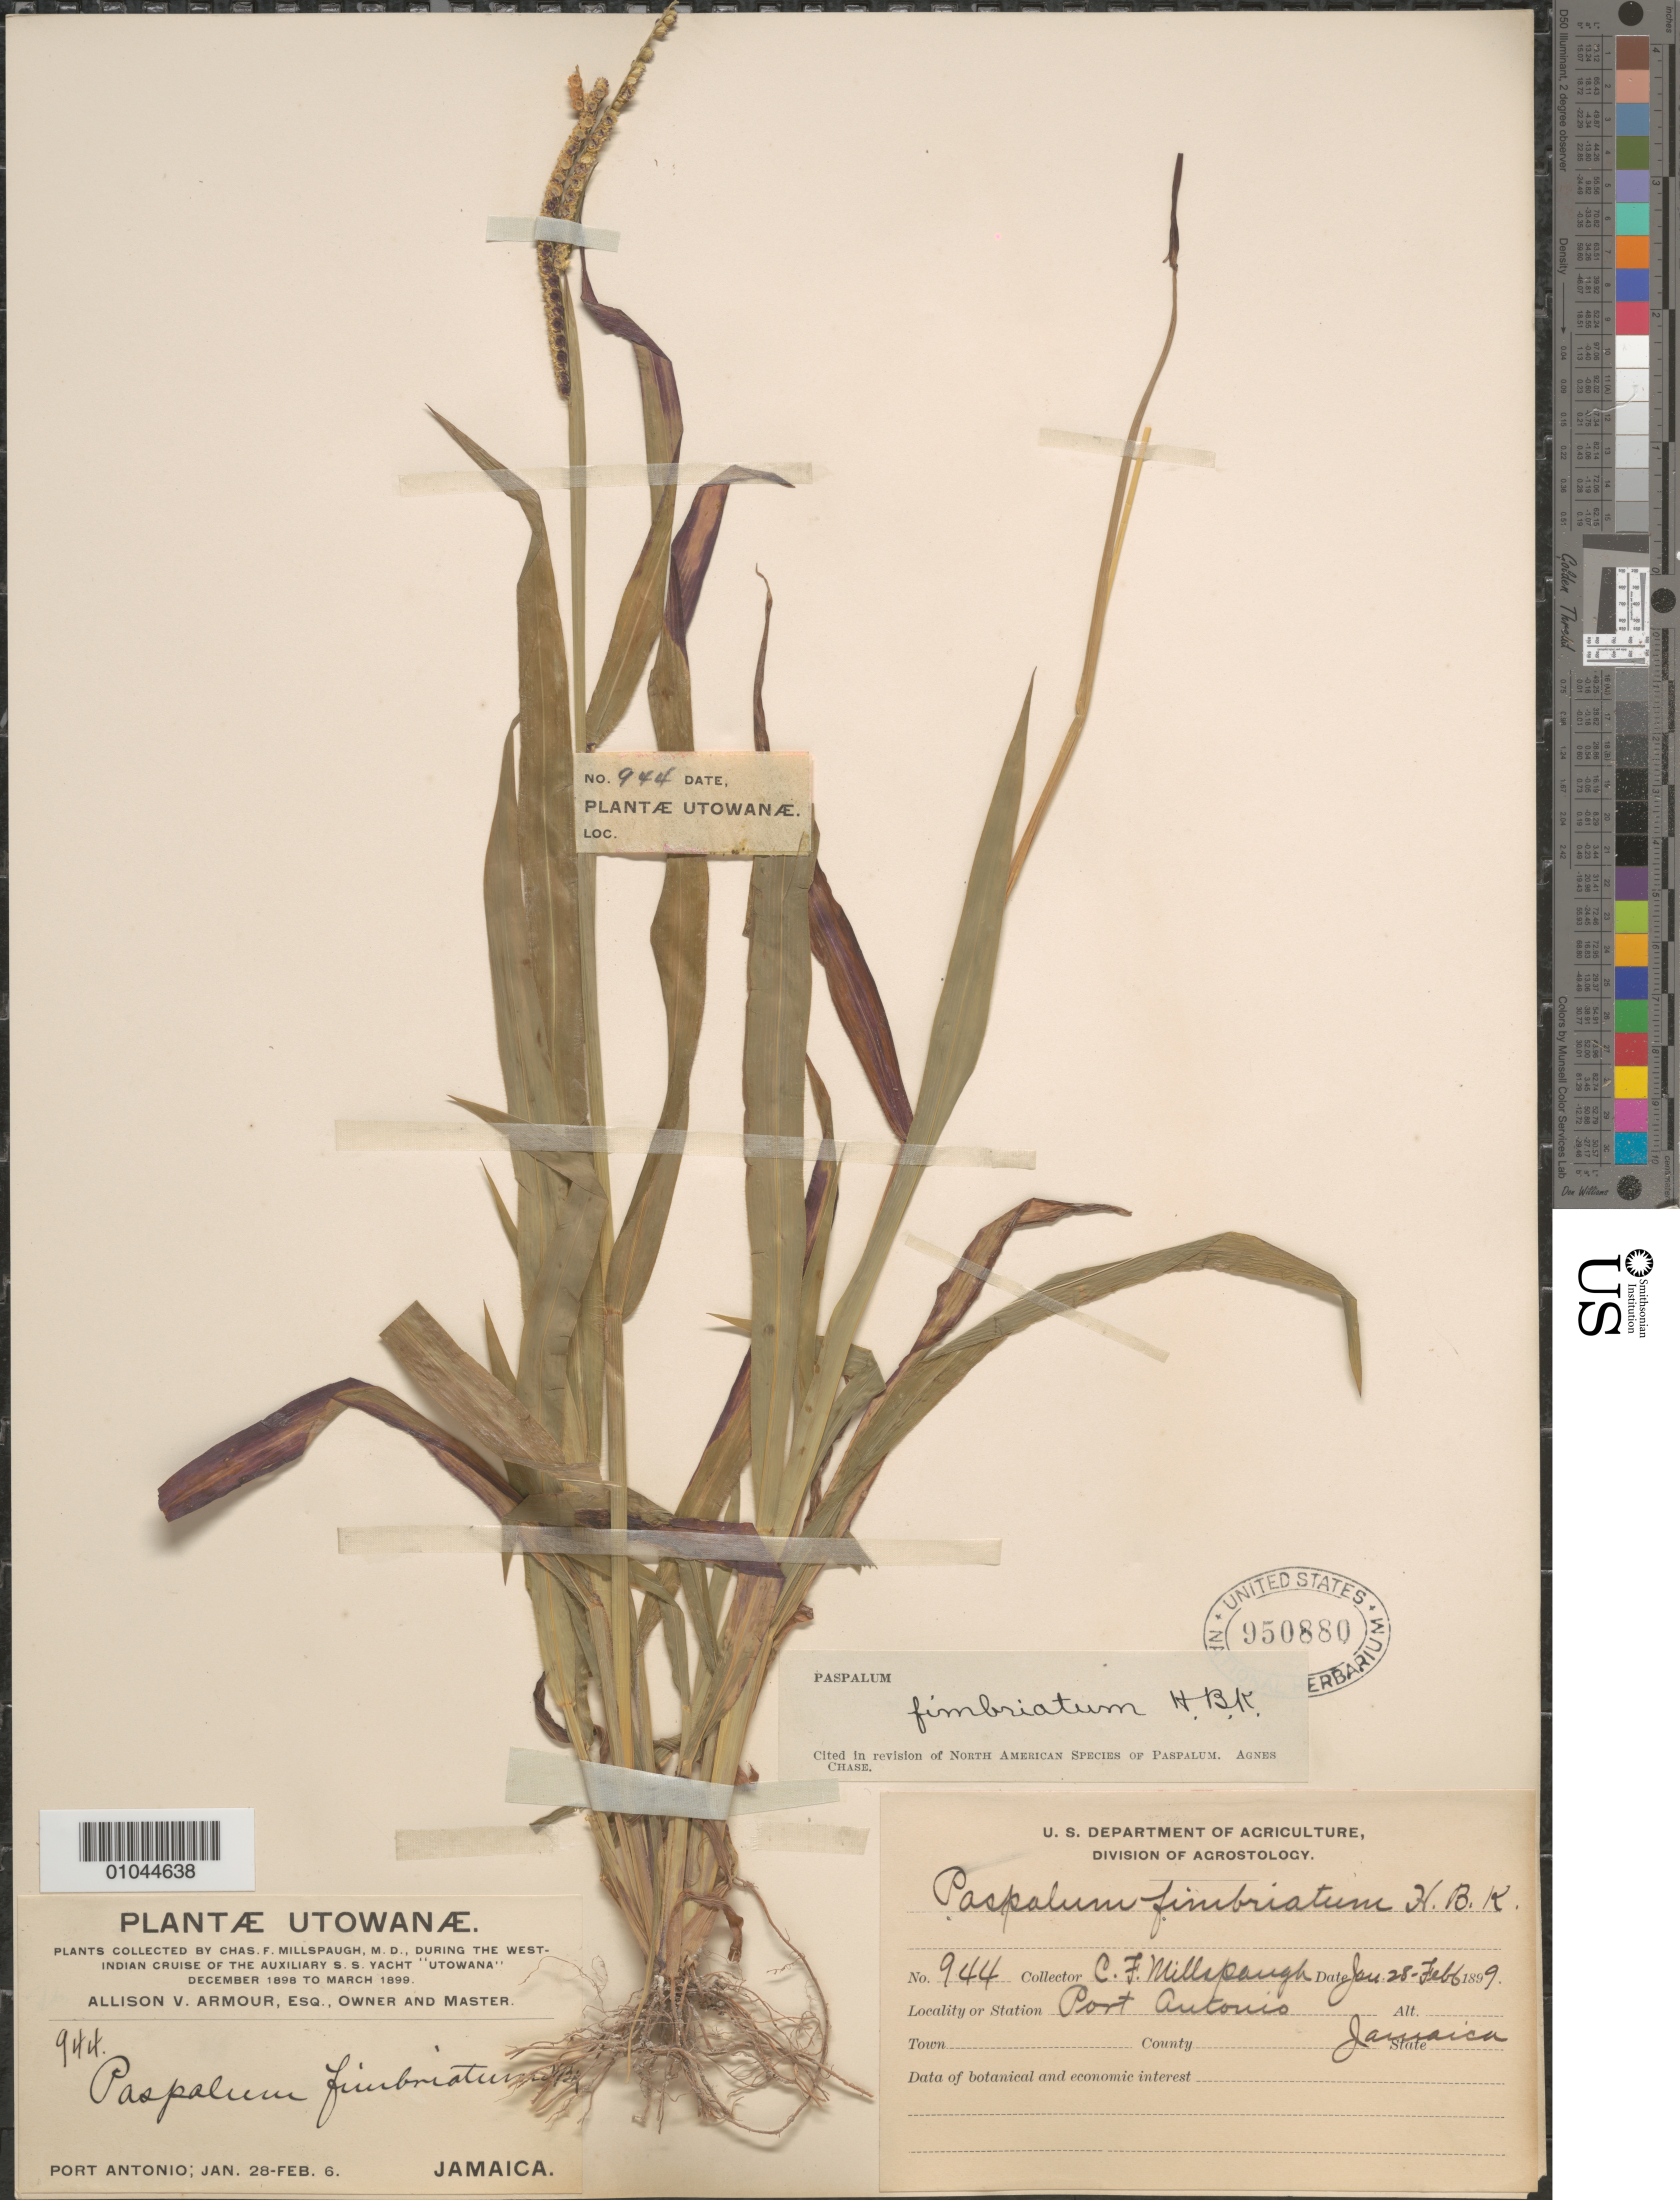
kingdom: Plantae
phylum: Tracheophyta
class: Liliopsida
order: Poales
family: Poaceae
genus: Paspalum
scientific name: Paspalum fimbriatum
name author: Kunth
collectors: C. F. Millspaugh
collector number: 944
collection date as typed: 28 Jan 1899 to 06 Feb 1899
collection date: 1899-01-28/1899-02-06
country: Jamaica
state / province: Portland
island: Jamaica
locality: Port Antonio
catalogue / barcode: US 950880